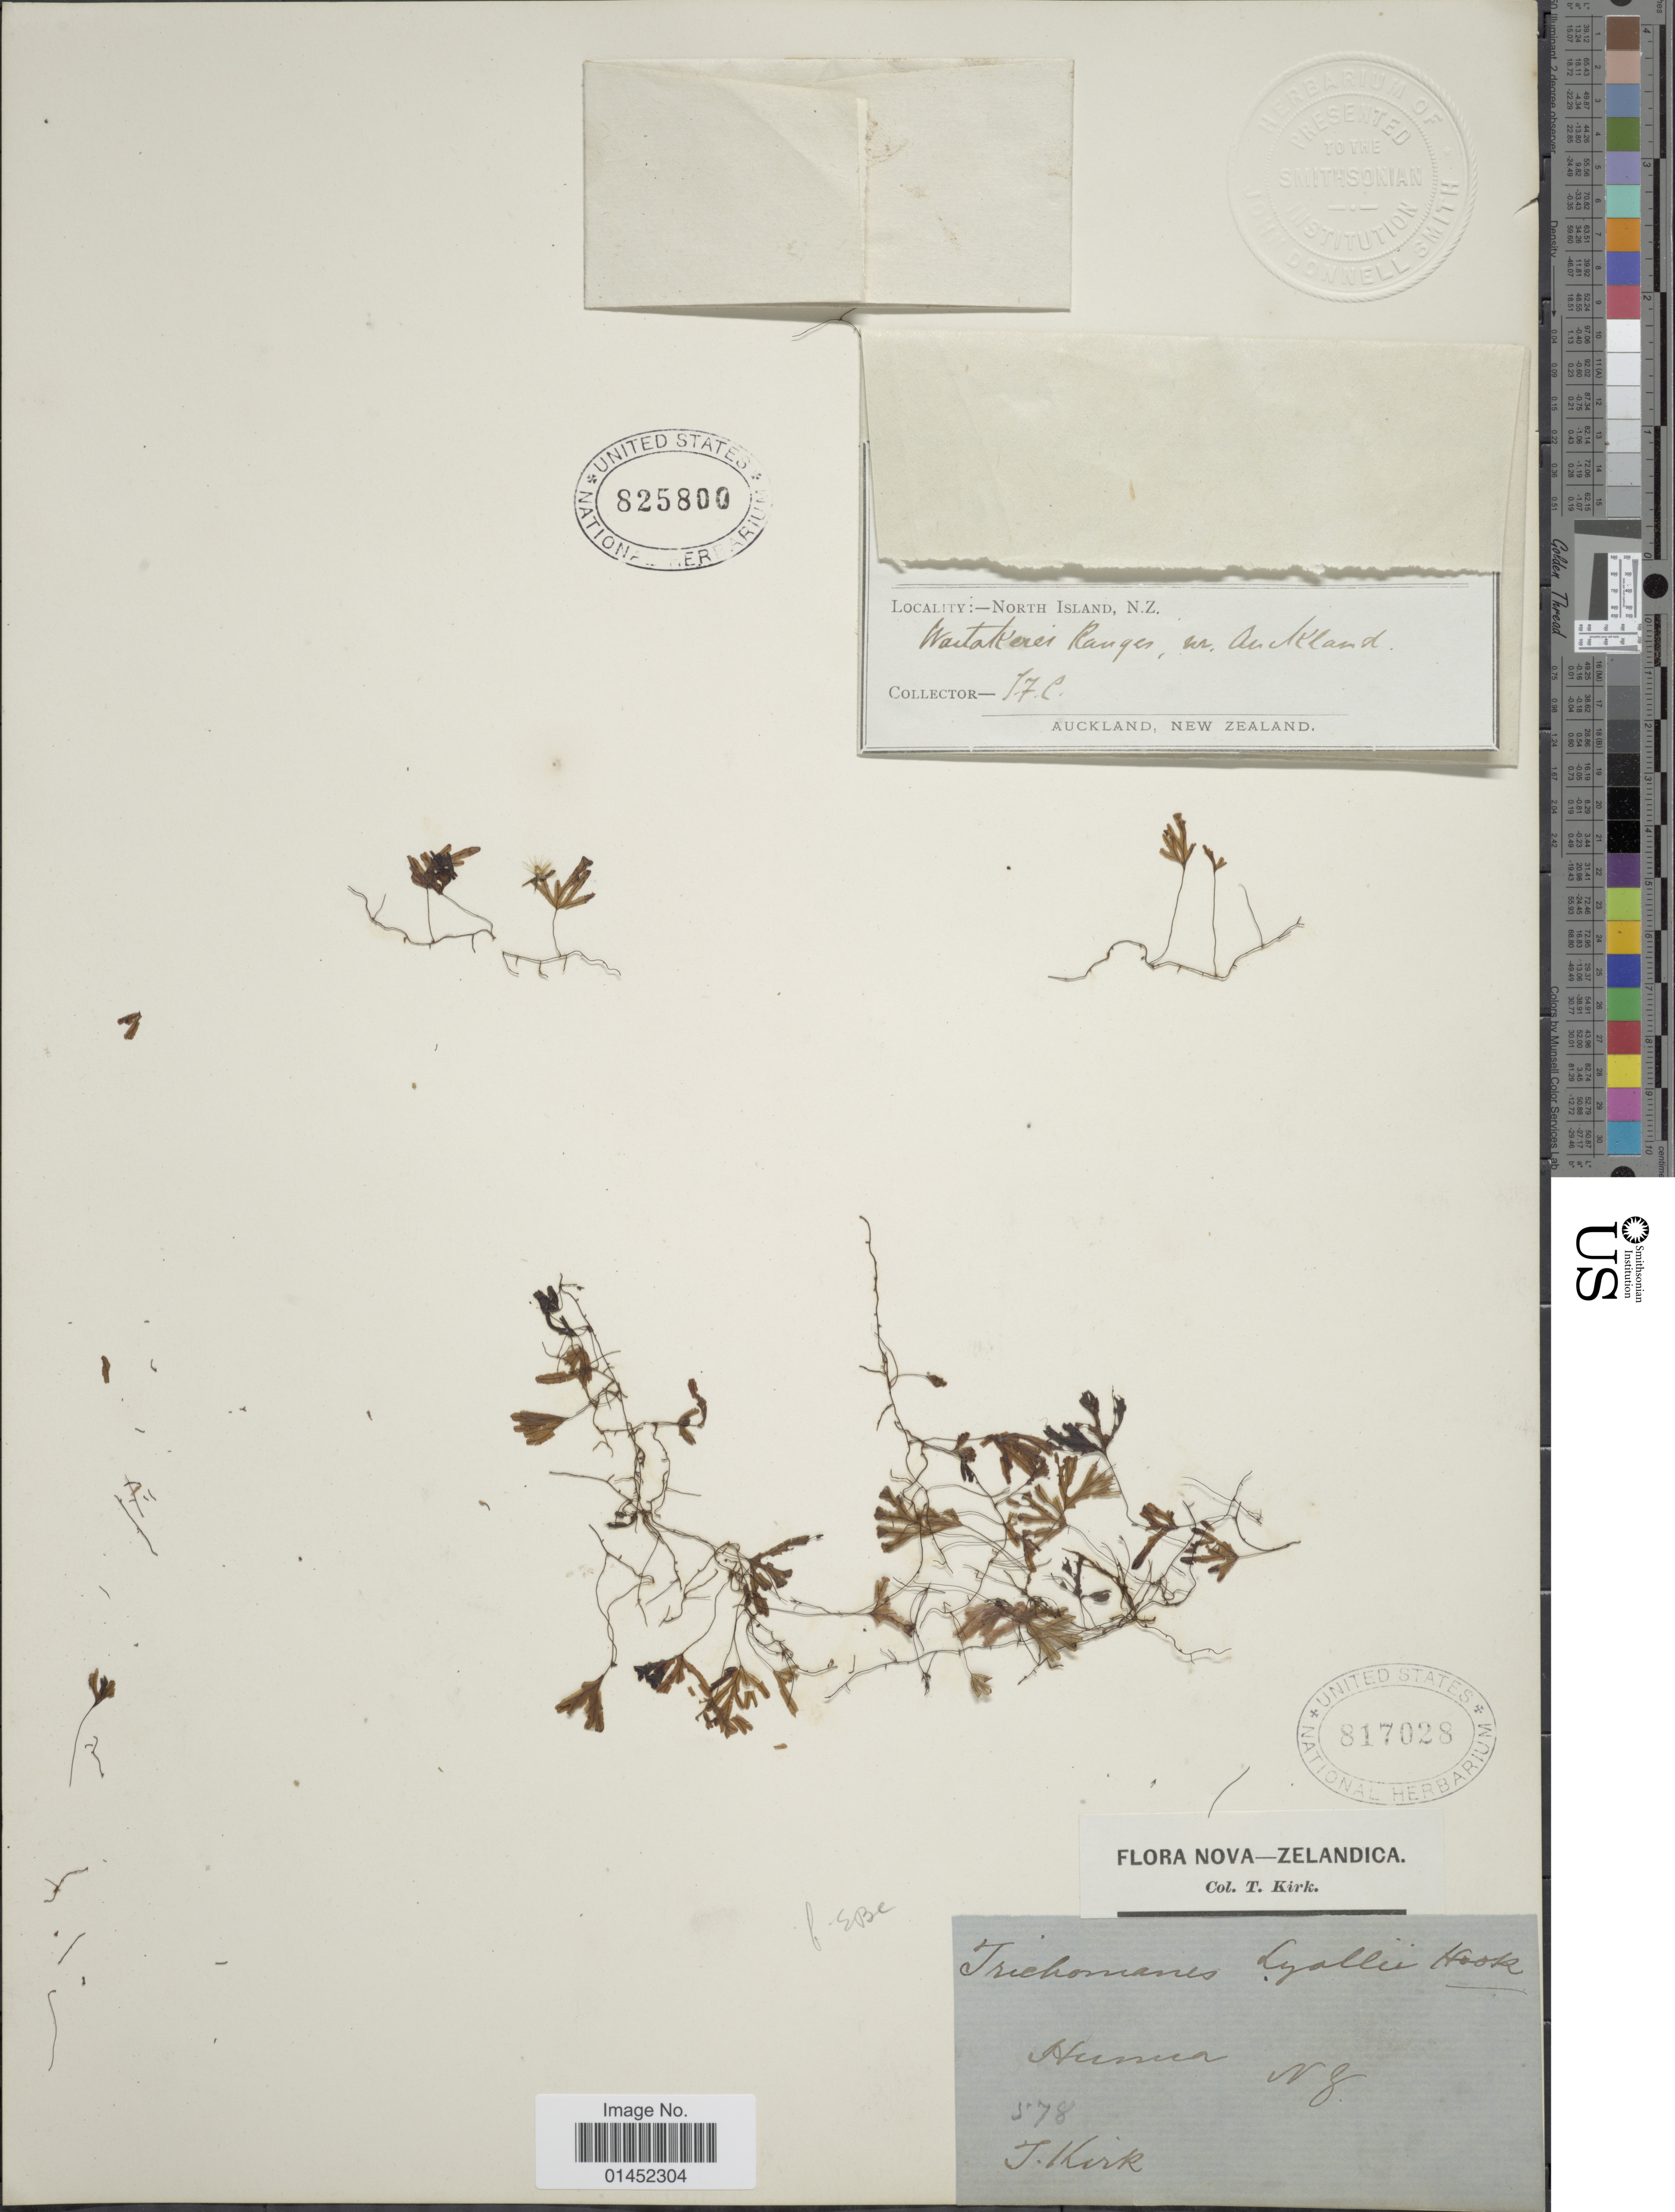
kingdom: Plantae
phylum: Tracheophyta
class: Polypodiopsida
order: Hymenophyllales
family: Hymenophyllaceae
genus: Hymenophyllum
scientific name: Hymenophyllum lyallii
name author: Hook. f.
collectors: J. F. C.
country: New Zealand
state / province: Auckland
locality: North Island. Waitakeri [Waitakere] Ranges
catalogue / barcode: US 825800-2